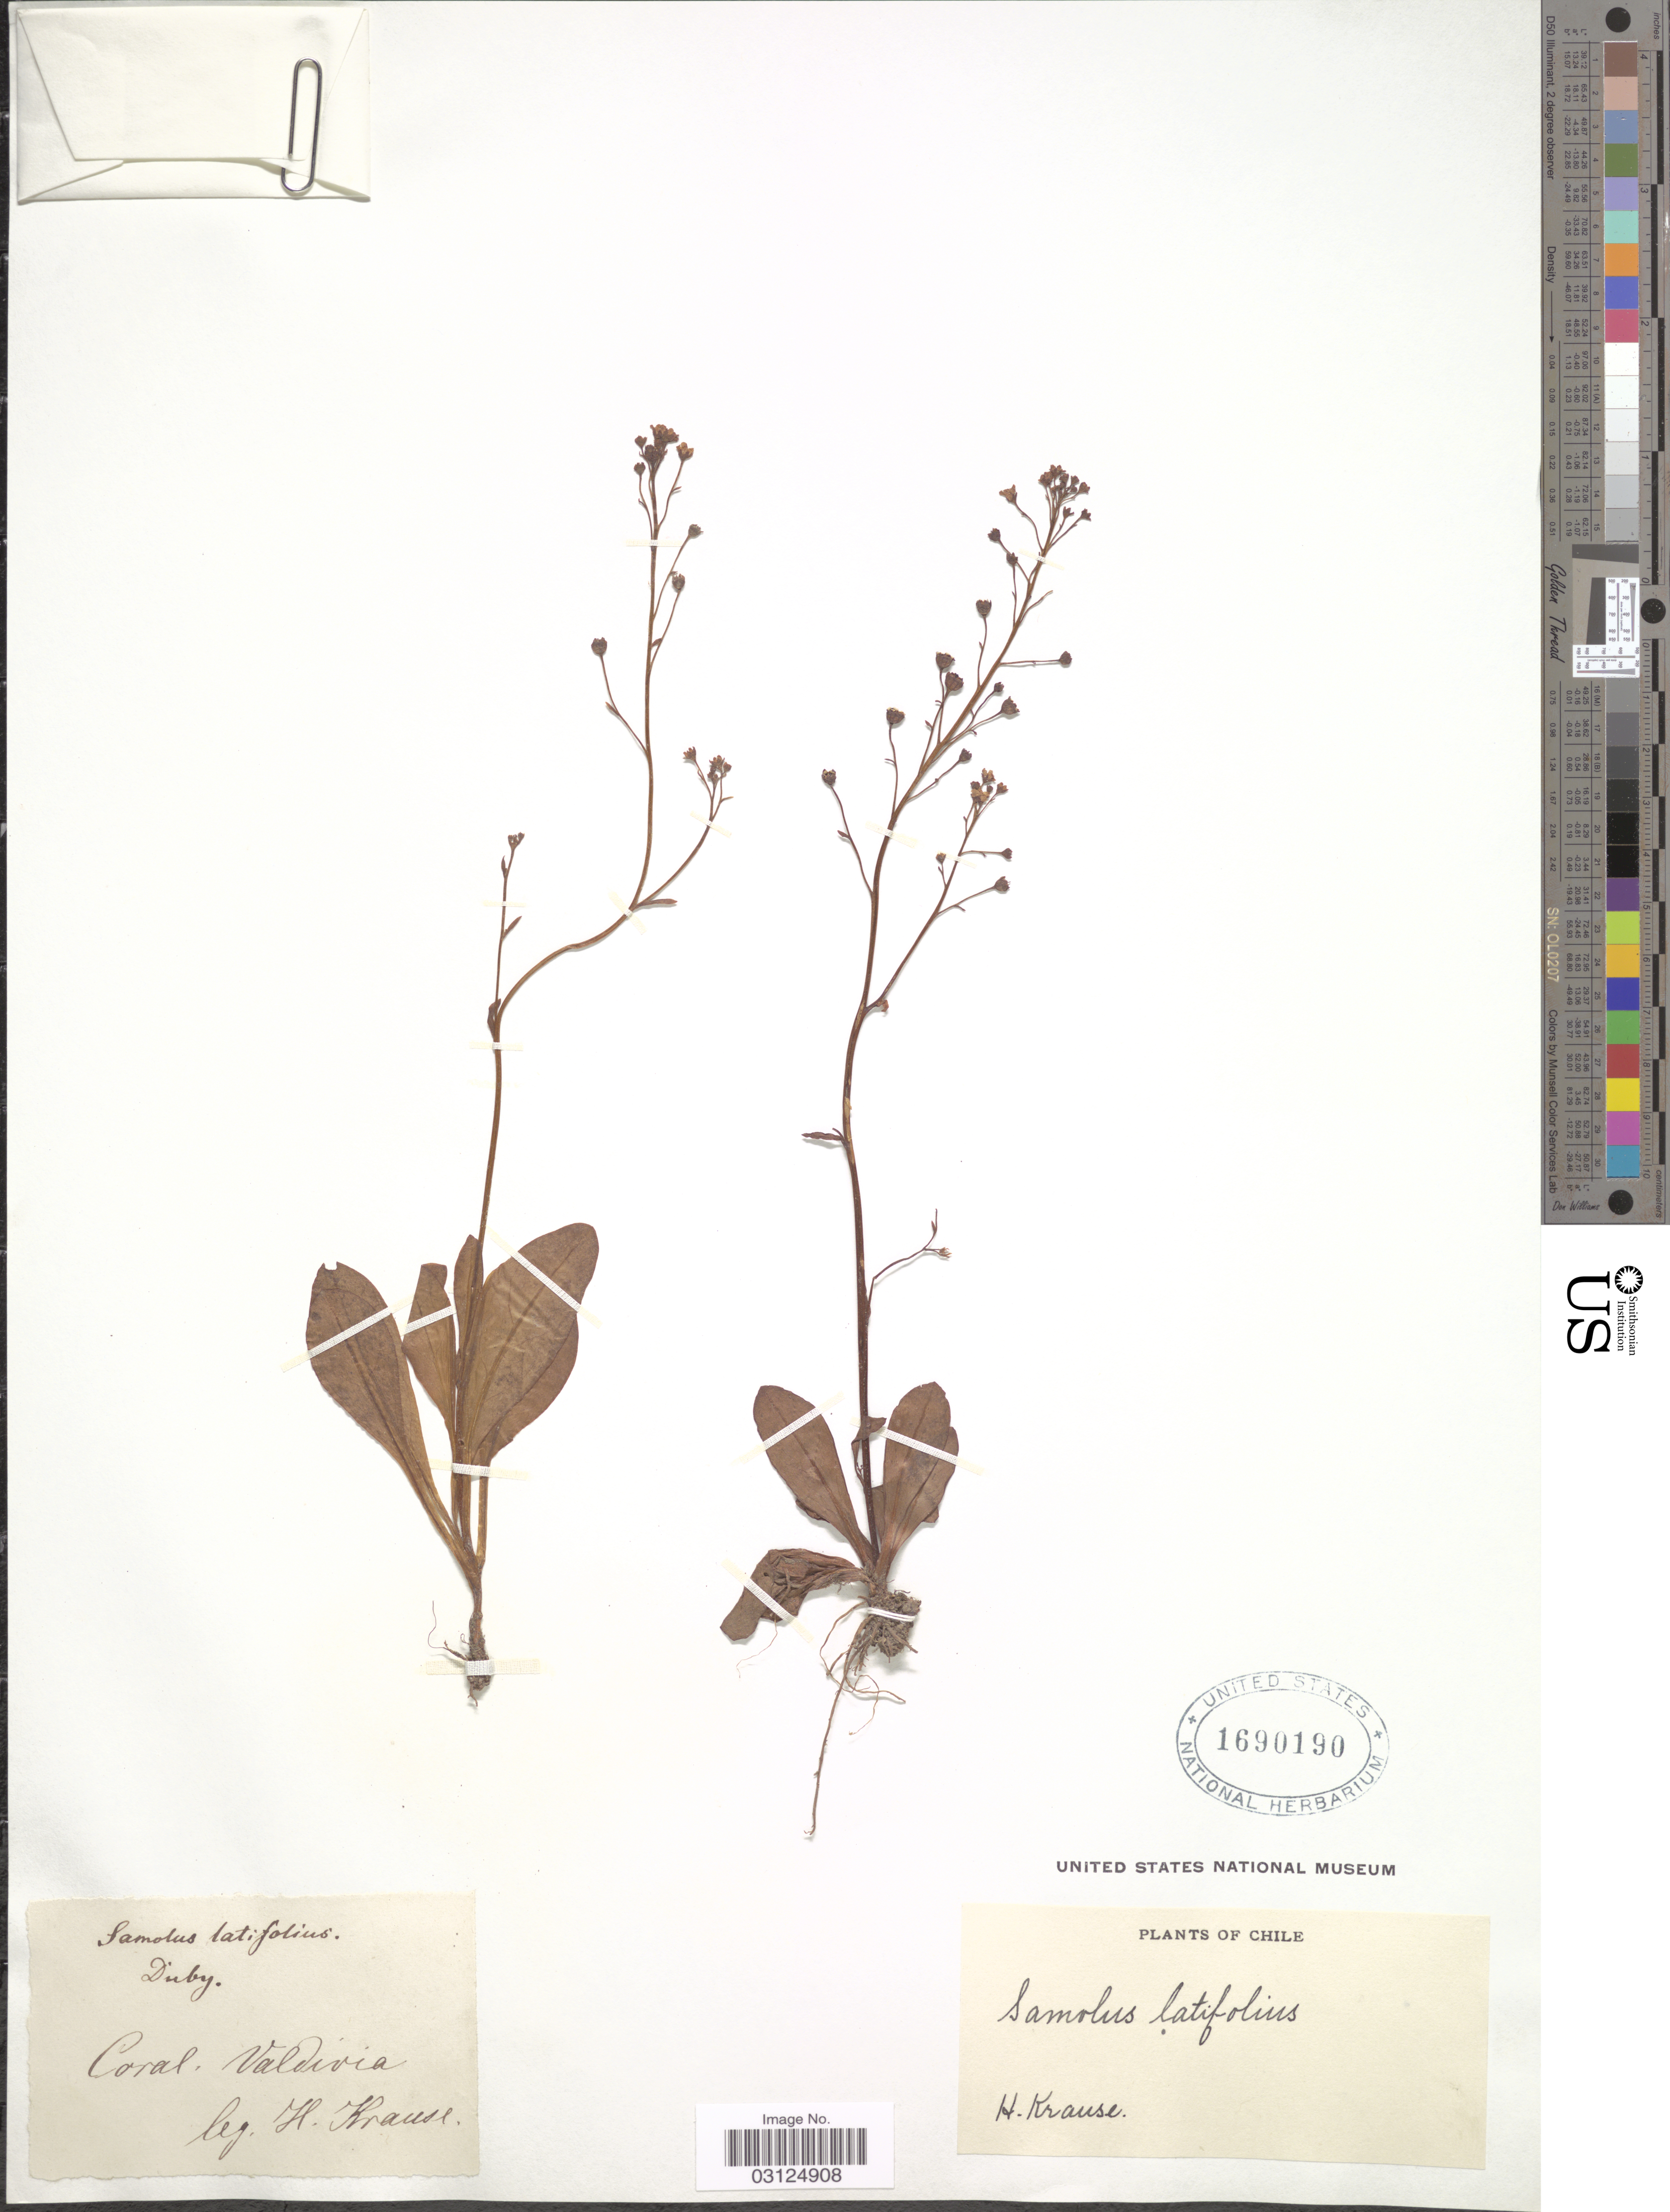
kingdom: Plantae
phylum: Tracheophyta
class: Magnoliopsida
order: Ericales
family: Primulaceae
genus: Samolus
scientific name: Samolus latifolius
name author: Duby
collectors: H. Krause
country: Chile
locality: Coral. Valdivia.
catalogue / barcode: US 1690190